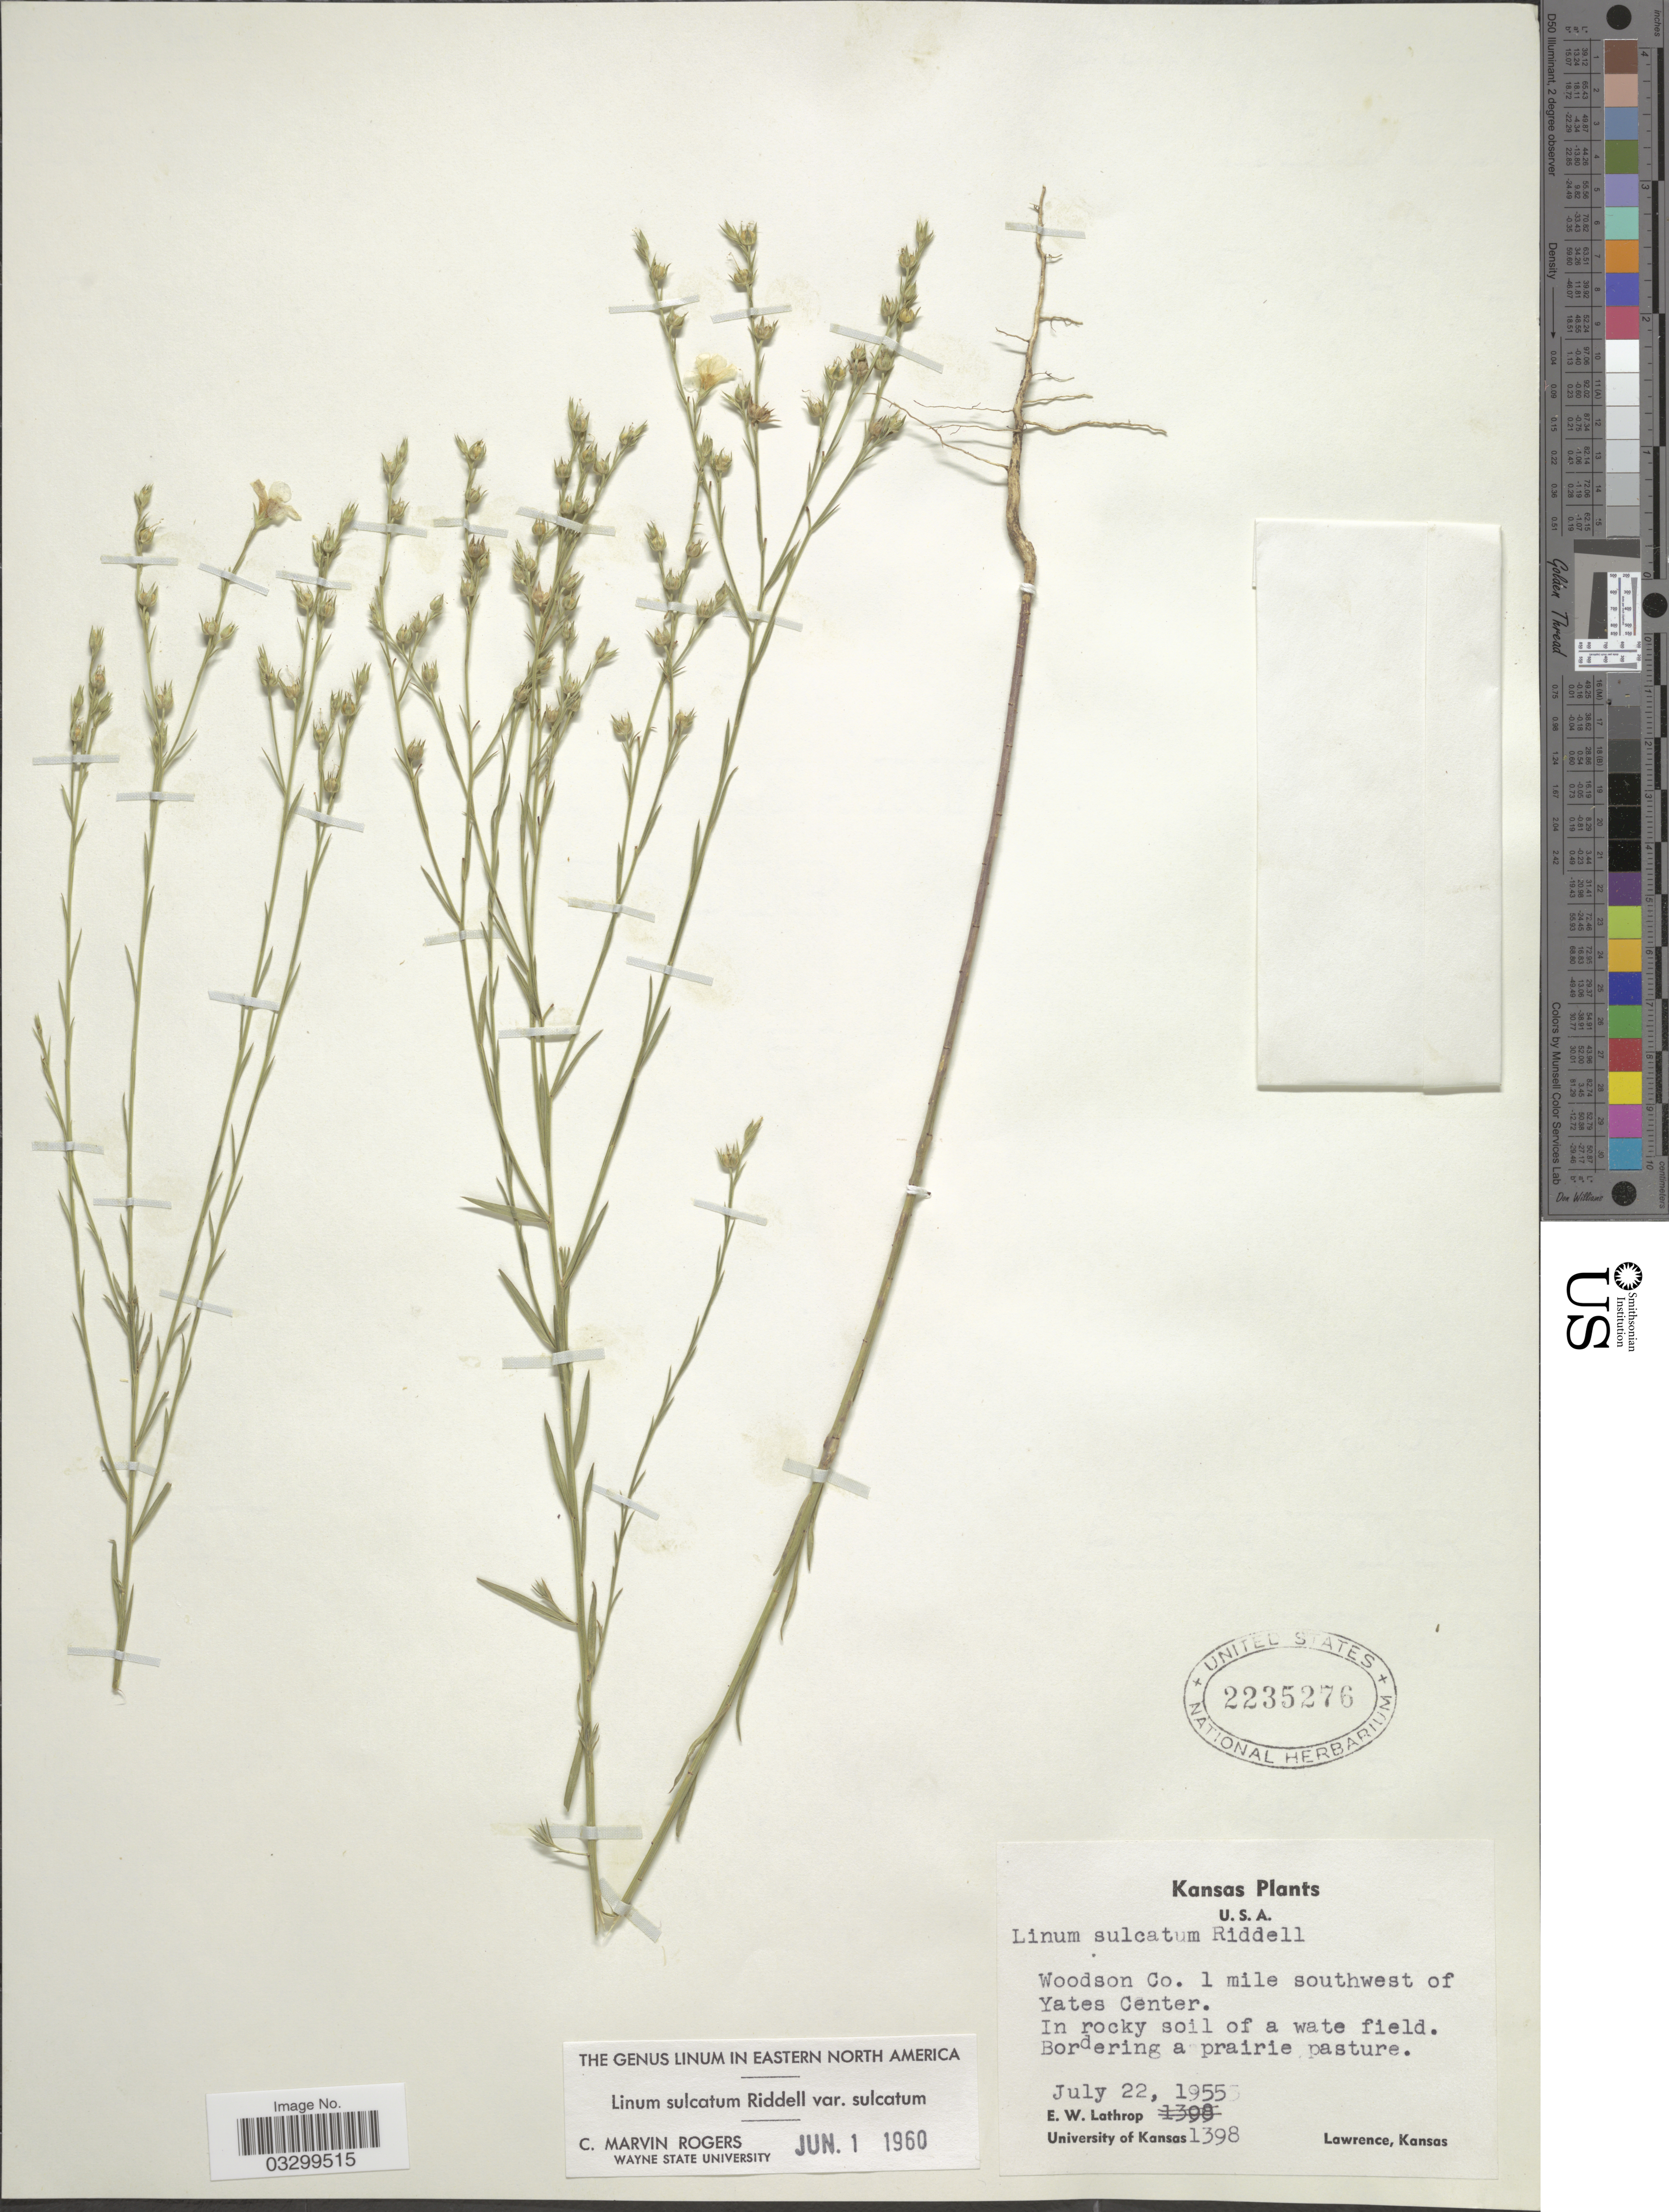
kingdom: Plantae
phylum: Tracheophyta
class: Magnoliopsida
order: Malpighiales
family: Linaceae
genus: Linum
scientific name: Linum sulcatum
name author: Riddell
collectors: E. W. Lathrop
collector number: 1398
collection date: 1955-07-22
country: United States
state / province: Kansas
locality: Woodson Co. 1 mile southwest of Yates Center.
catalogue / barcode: US 2235276